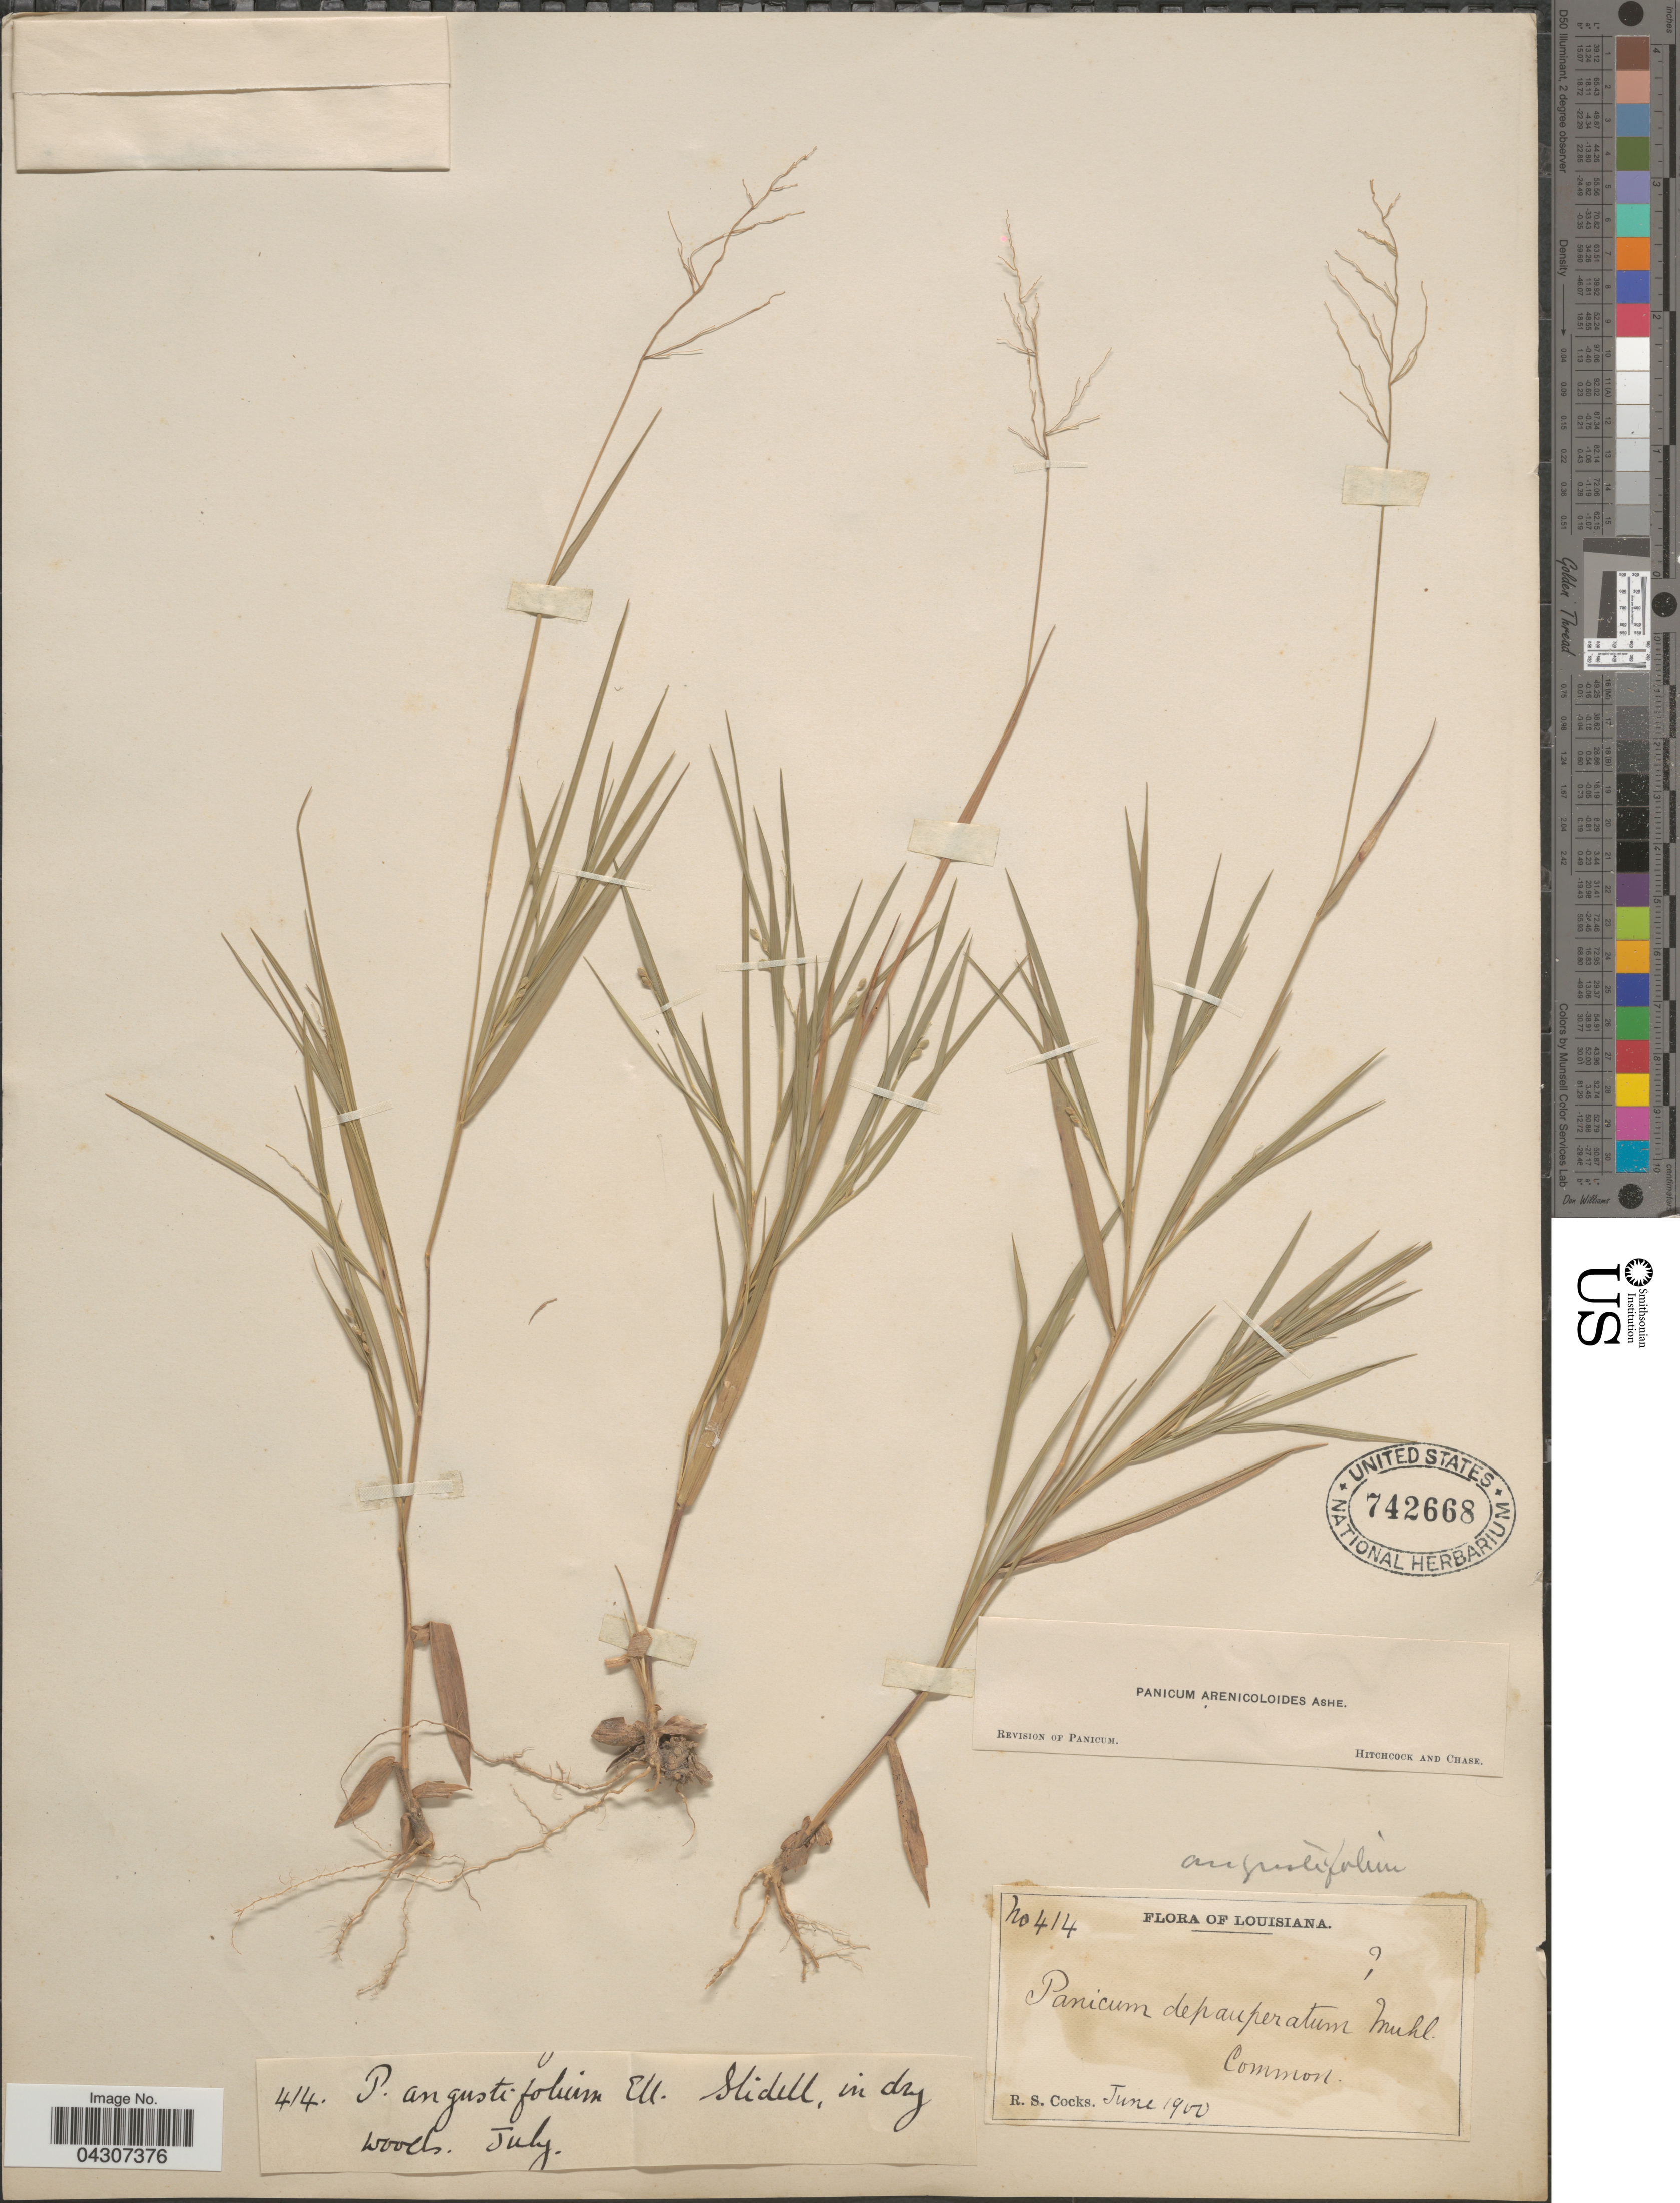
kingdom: Plantae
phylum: Tracheophyta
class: Liliopsida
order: Poales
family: Poaceae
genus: Dichanthelium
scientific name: Dichanthelium aciculare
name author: (Desv. ex Poir.) Gould & C.A. Clark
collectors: R. Cocks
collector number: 414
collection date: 1900-06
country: United States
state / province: Louisiana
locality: Common. Slidell, in dry woods.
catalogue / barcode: US 742668